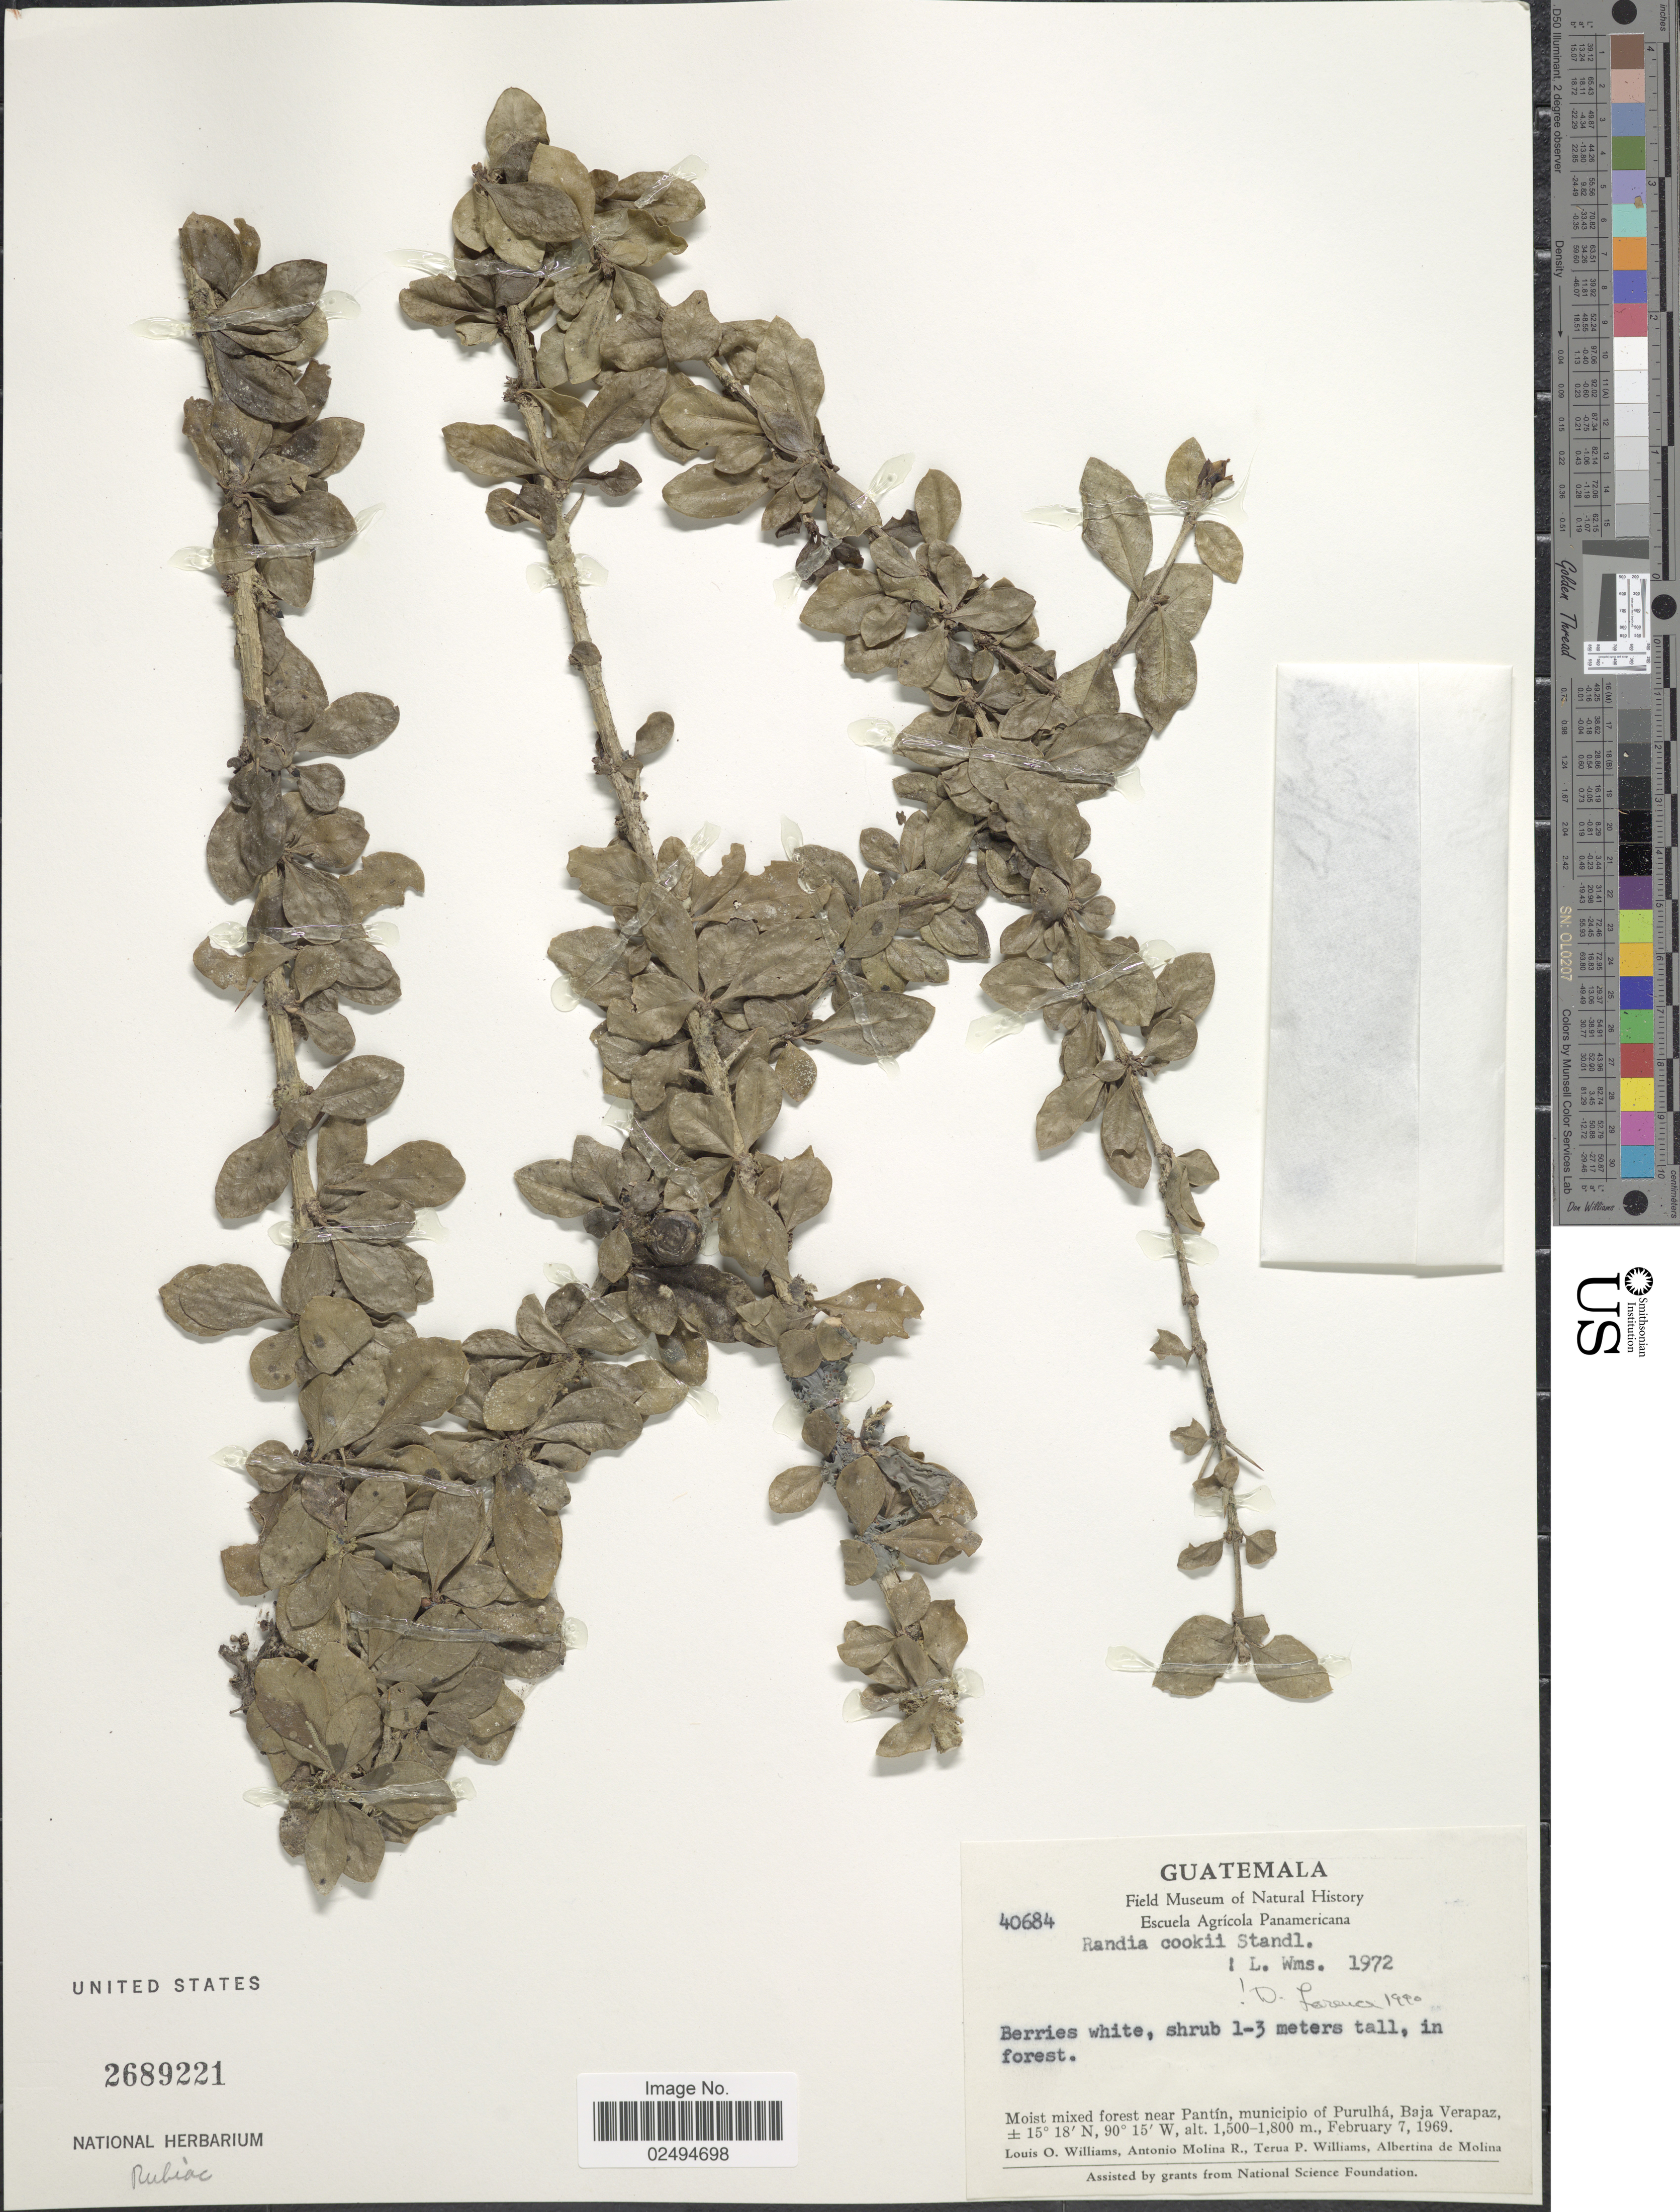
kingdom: Plantae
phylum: Tracheophyta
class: Magnoliopsida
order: Gentianales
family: Rubiaceae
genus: Randia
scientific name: Randia cookii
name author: Standl.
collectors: L. O. Williams, A. Molina R., T. P. Williams & A. R. Molina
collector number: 40684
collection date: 1969-02-07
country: Guatemala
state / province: Baja Verapaz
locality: Moist mixed forest near Pantin, Municipio of Purulha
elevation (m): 1500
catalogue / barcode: US 2689221